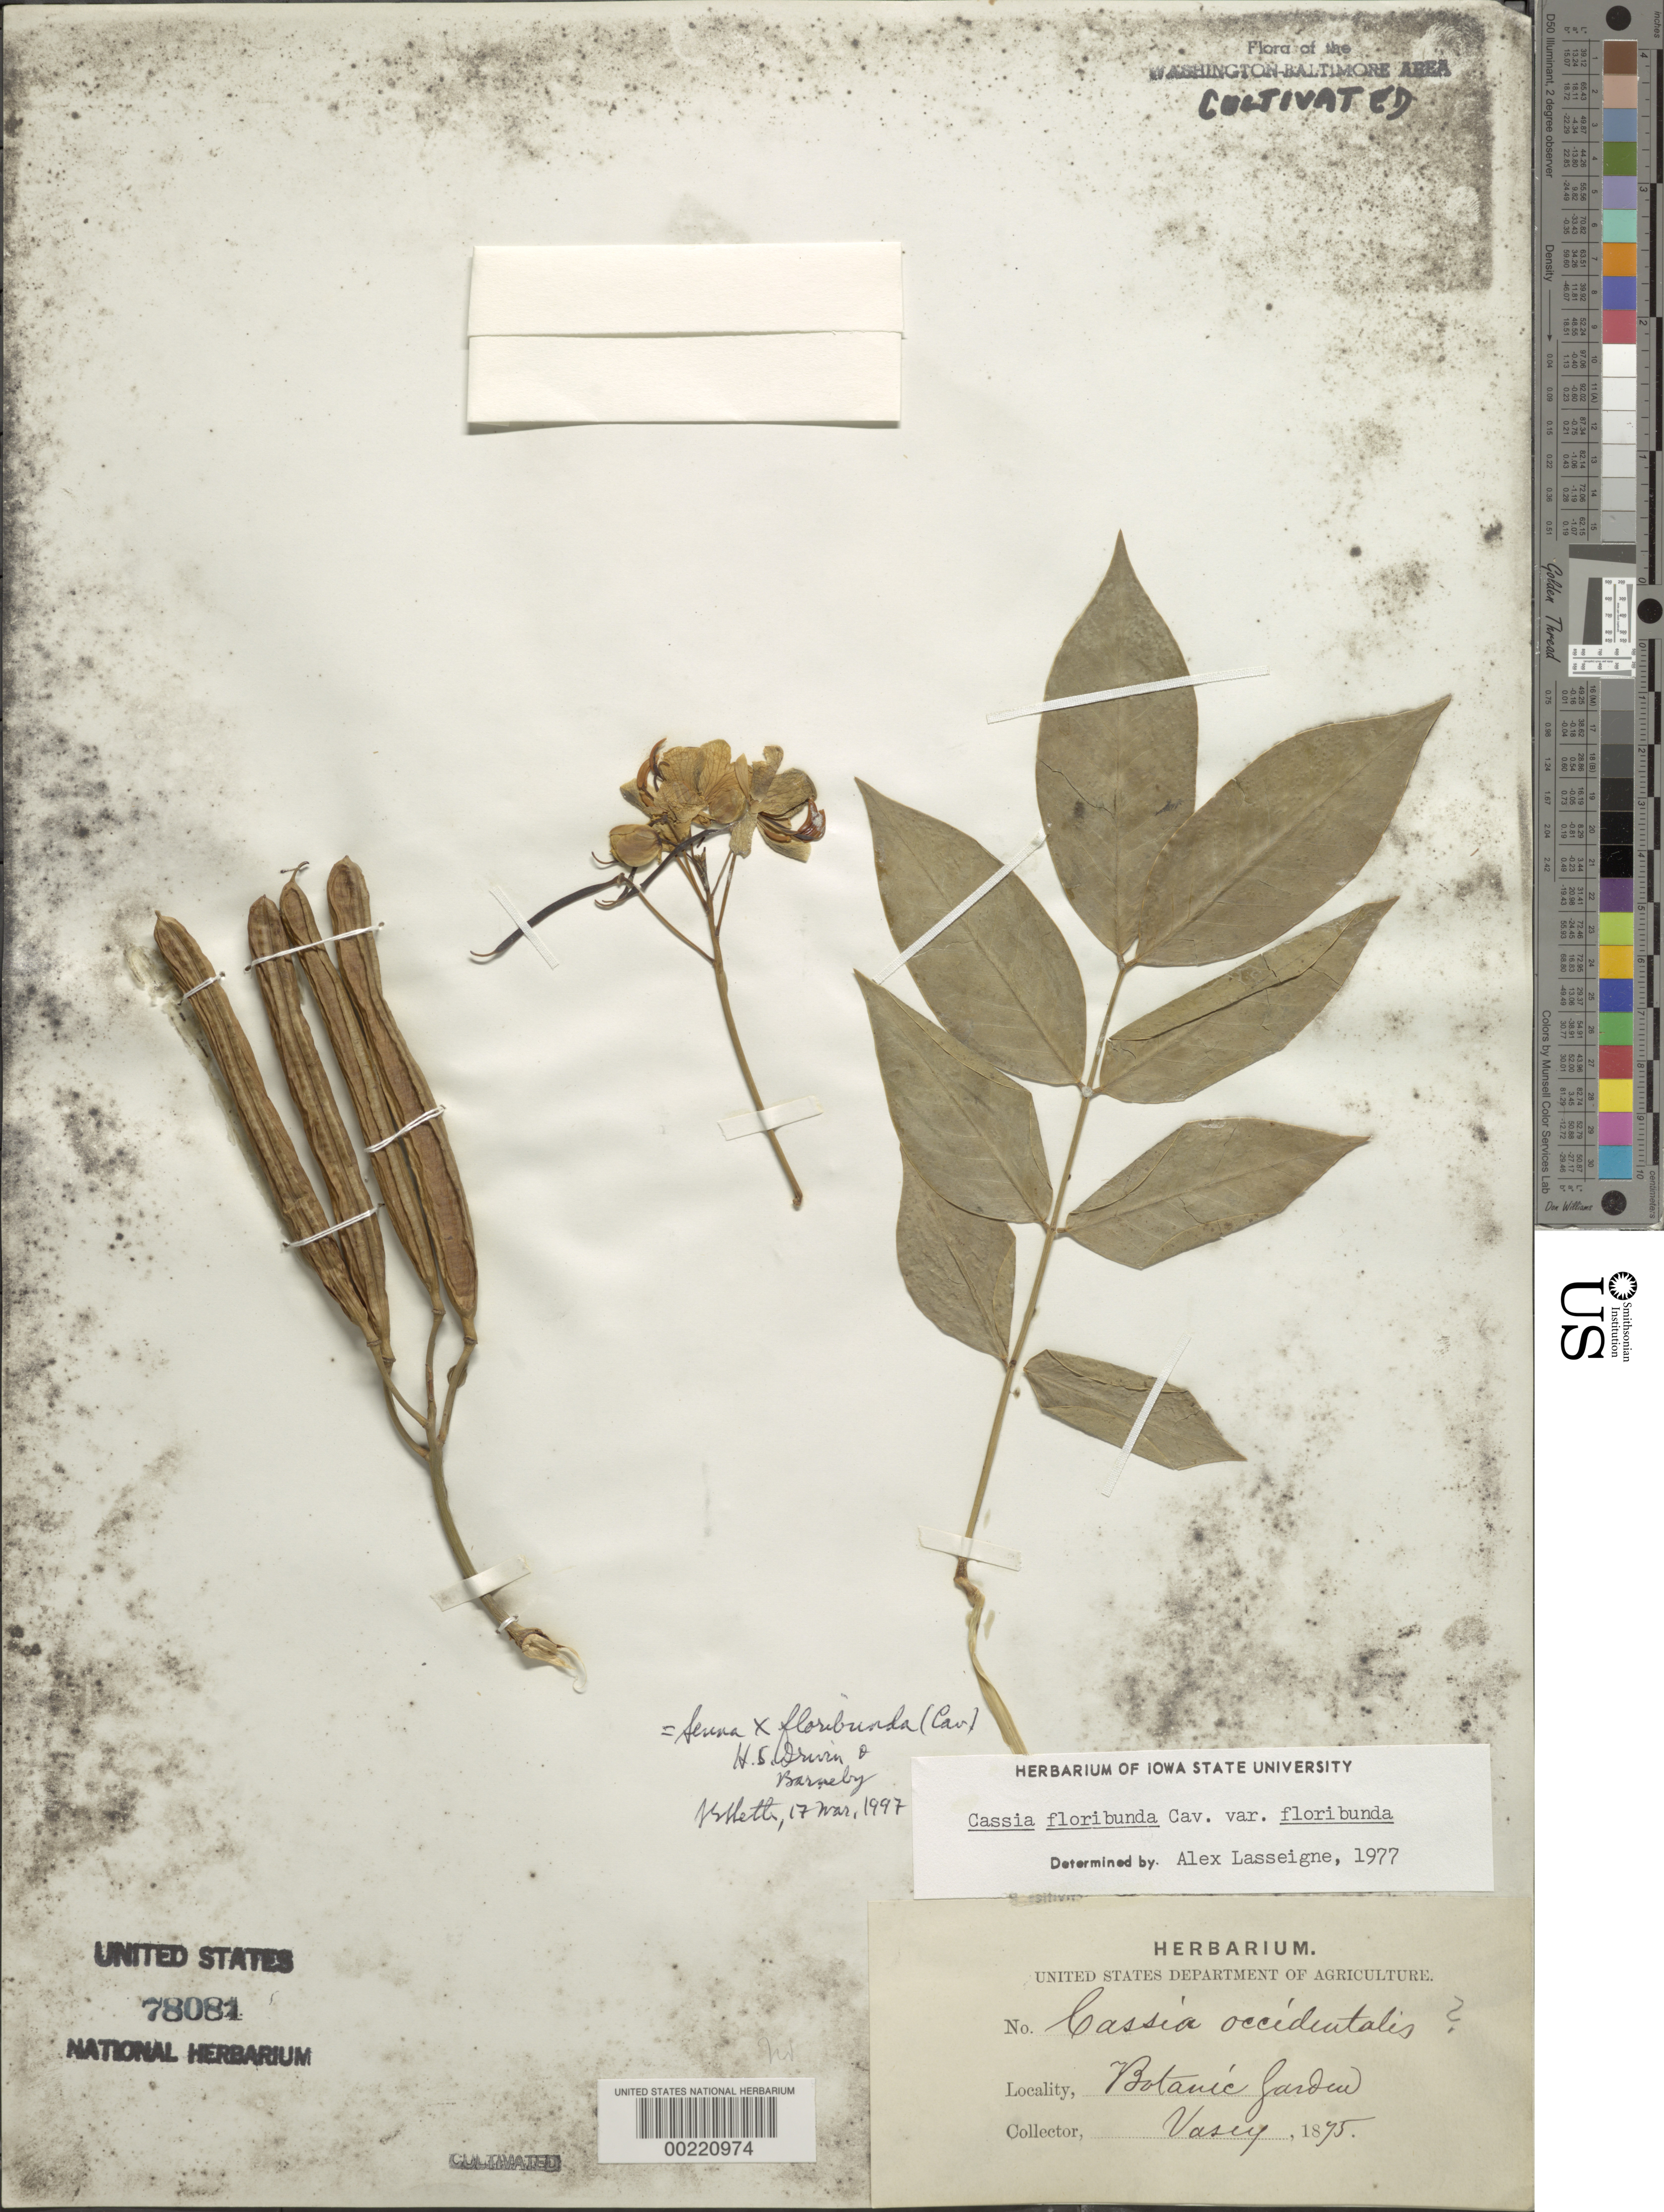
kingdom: Plantae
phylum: Tracheophyta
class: Magnoliopsida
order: Fabales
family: Fabaceae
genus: Cassia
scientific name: Cassia floribunda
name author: Cav.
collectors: G. Vasey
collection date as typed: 1875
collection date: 1875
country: United States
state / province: District of Columbia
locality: Botanical Gardens, Washington DC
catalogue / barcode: US 78081